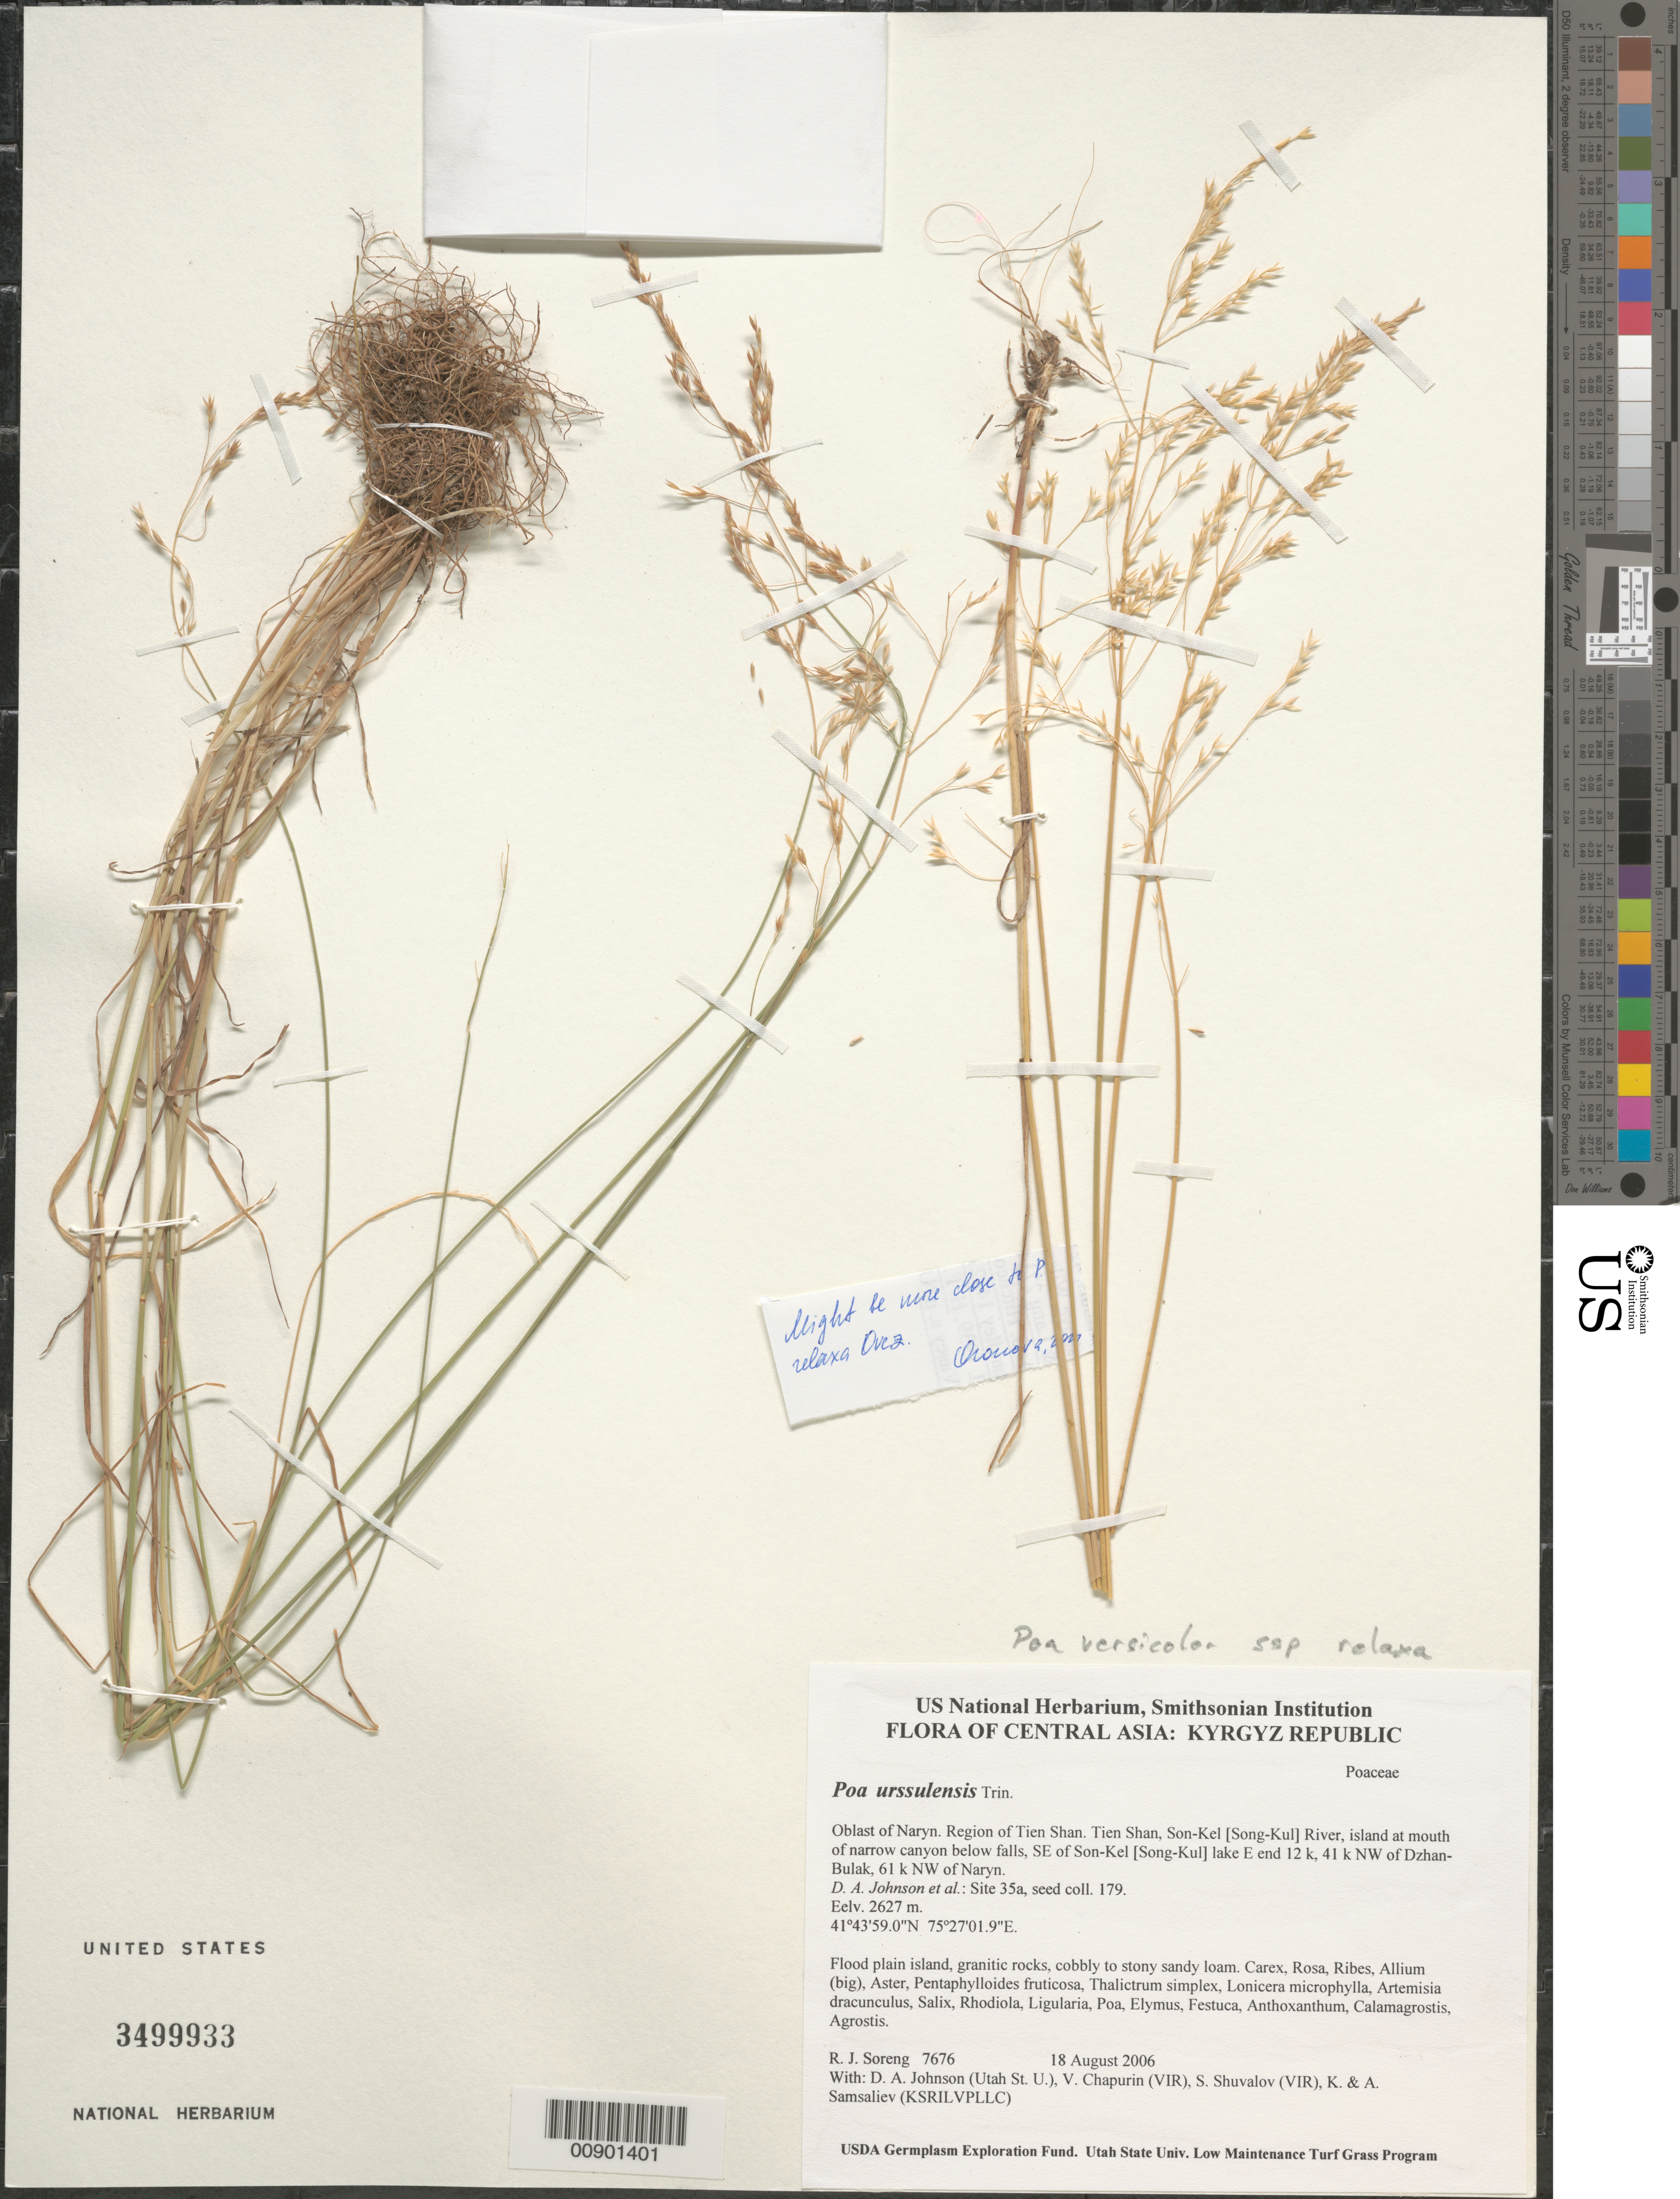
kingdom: Plantae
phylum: Tracheophyta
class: Liliopsida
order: Poales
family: Poaceae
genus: Poa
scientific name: Poa versicolor subsp. relaxa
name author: (Ovcz.) Tzvelev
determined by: Olonova, Marina V.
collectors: R. J. Soreng, D. Johnson, S. Shuvalov, V. Chapurin, K. Samsaliev & A. Samsaliev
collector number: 7676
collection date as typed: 18 Aug 2006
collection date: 2006-08-18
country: Kyrgyzstan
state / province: Naryn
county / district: Tien Shan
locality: Tien Shan, Son-Kel River, island at mouth of narrow canyon below falls, SE of Son-Kel lake E end 12 k, 41 km NW of Dzhan-Bulak, 61 km NW of Naryn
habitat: Flood plain island, granitic rocks, cobbly to stony sandy loam.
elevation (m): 2627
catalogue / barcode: US 3499933